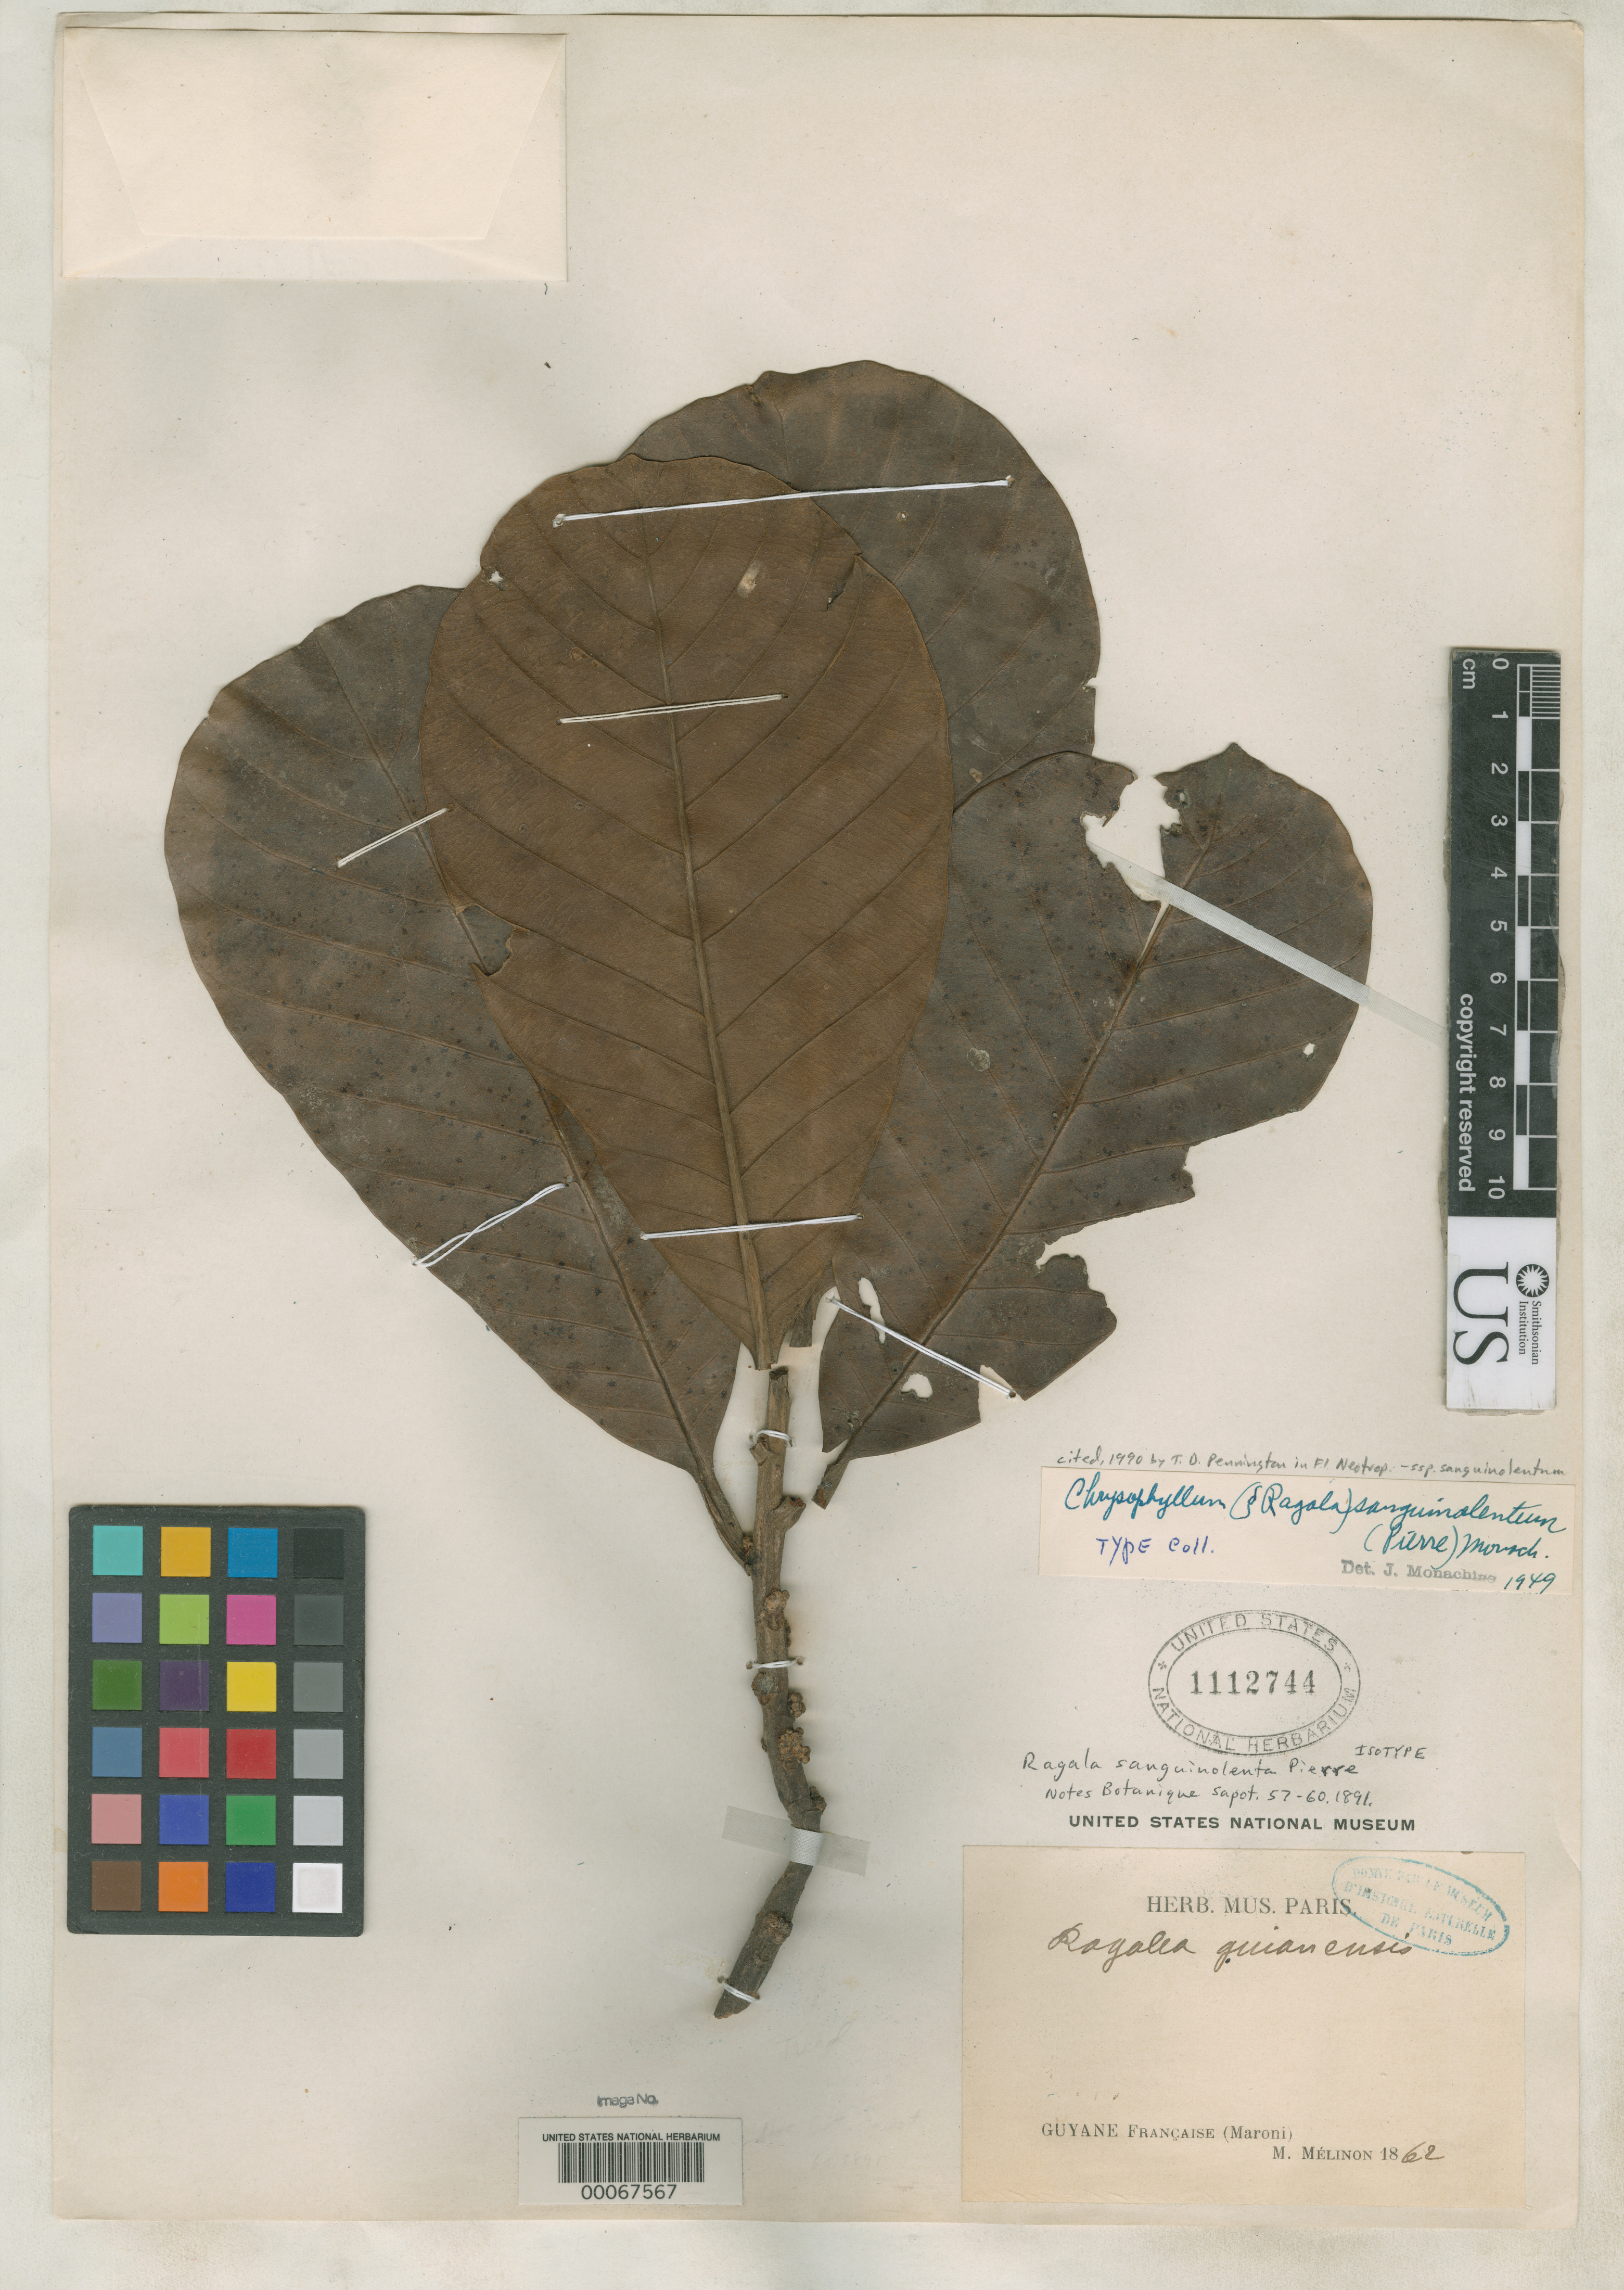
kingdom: Plantae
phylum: Tracheophyta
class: Magnoliopsida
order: Ericales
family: Sapotaceae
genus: Ragala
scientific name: Ragala sanguinolenta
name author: Pierre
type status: Isotype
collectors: M. Melinon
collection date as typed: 1862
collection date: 1862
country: French Guiana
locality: Maroni.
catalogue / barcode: US 1112744